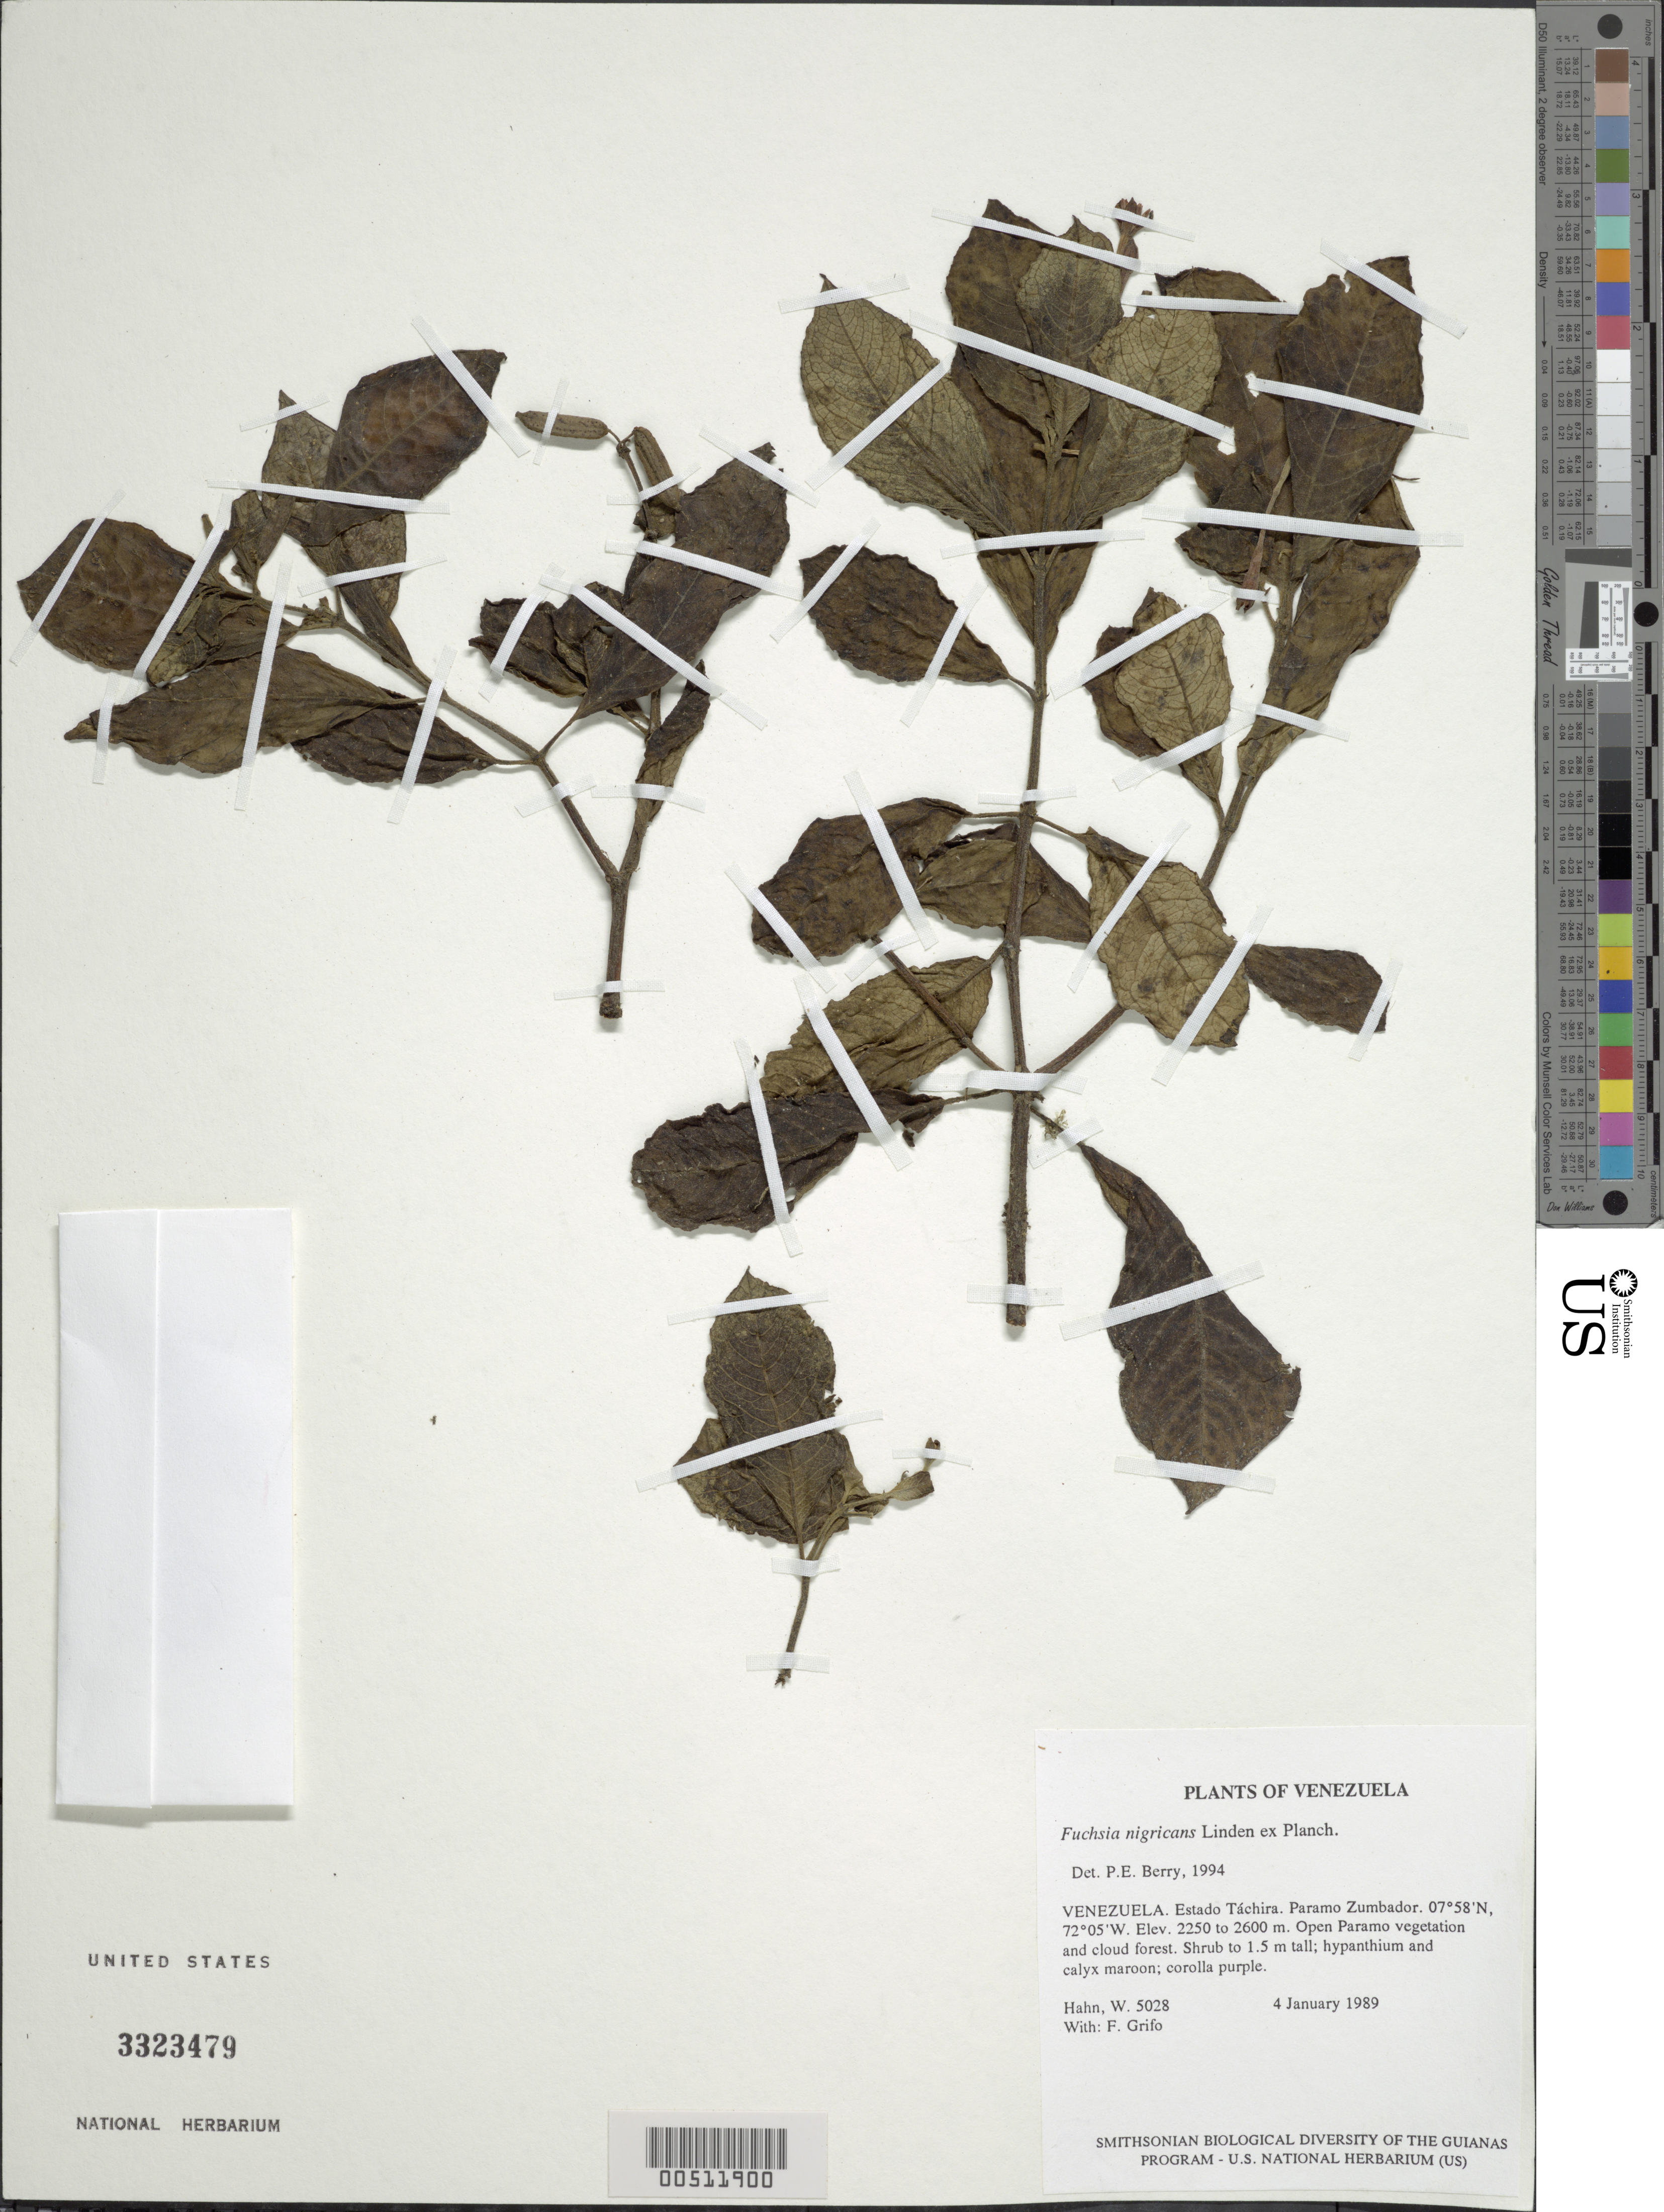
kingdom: Plantae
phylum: Tracheophyta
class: Magnoliopsida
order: Myrtales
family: Onagraceae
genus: Fuchsia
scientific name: Fuchsia nigricans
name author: Linden ex Planch.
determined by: Berry, P. E., (WIS), University of Wisconsin - Madison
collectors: W. Hahn & F. Grifo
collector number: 5028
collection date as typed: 4 January 1989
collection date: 1989-01-04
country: Venezuela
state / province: Táchira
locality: Paramo Zumbador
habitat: Open Paramo vegetation and cloud forest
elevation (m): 2250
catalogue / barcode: US 3323479